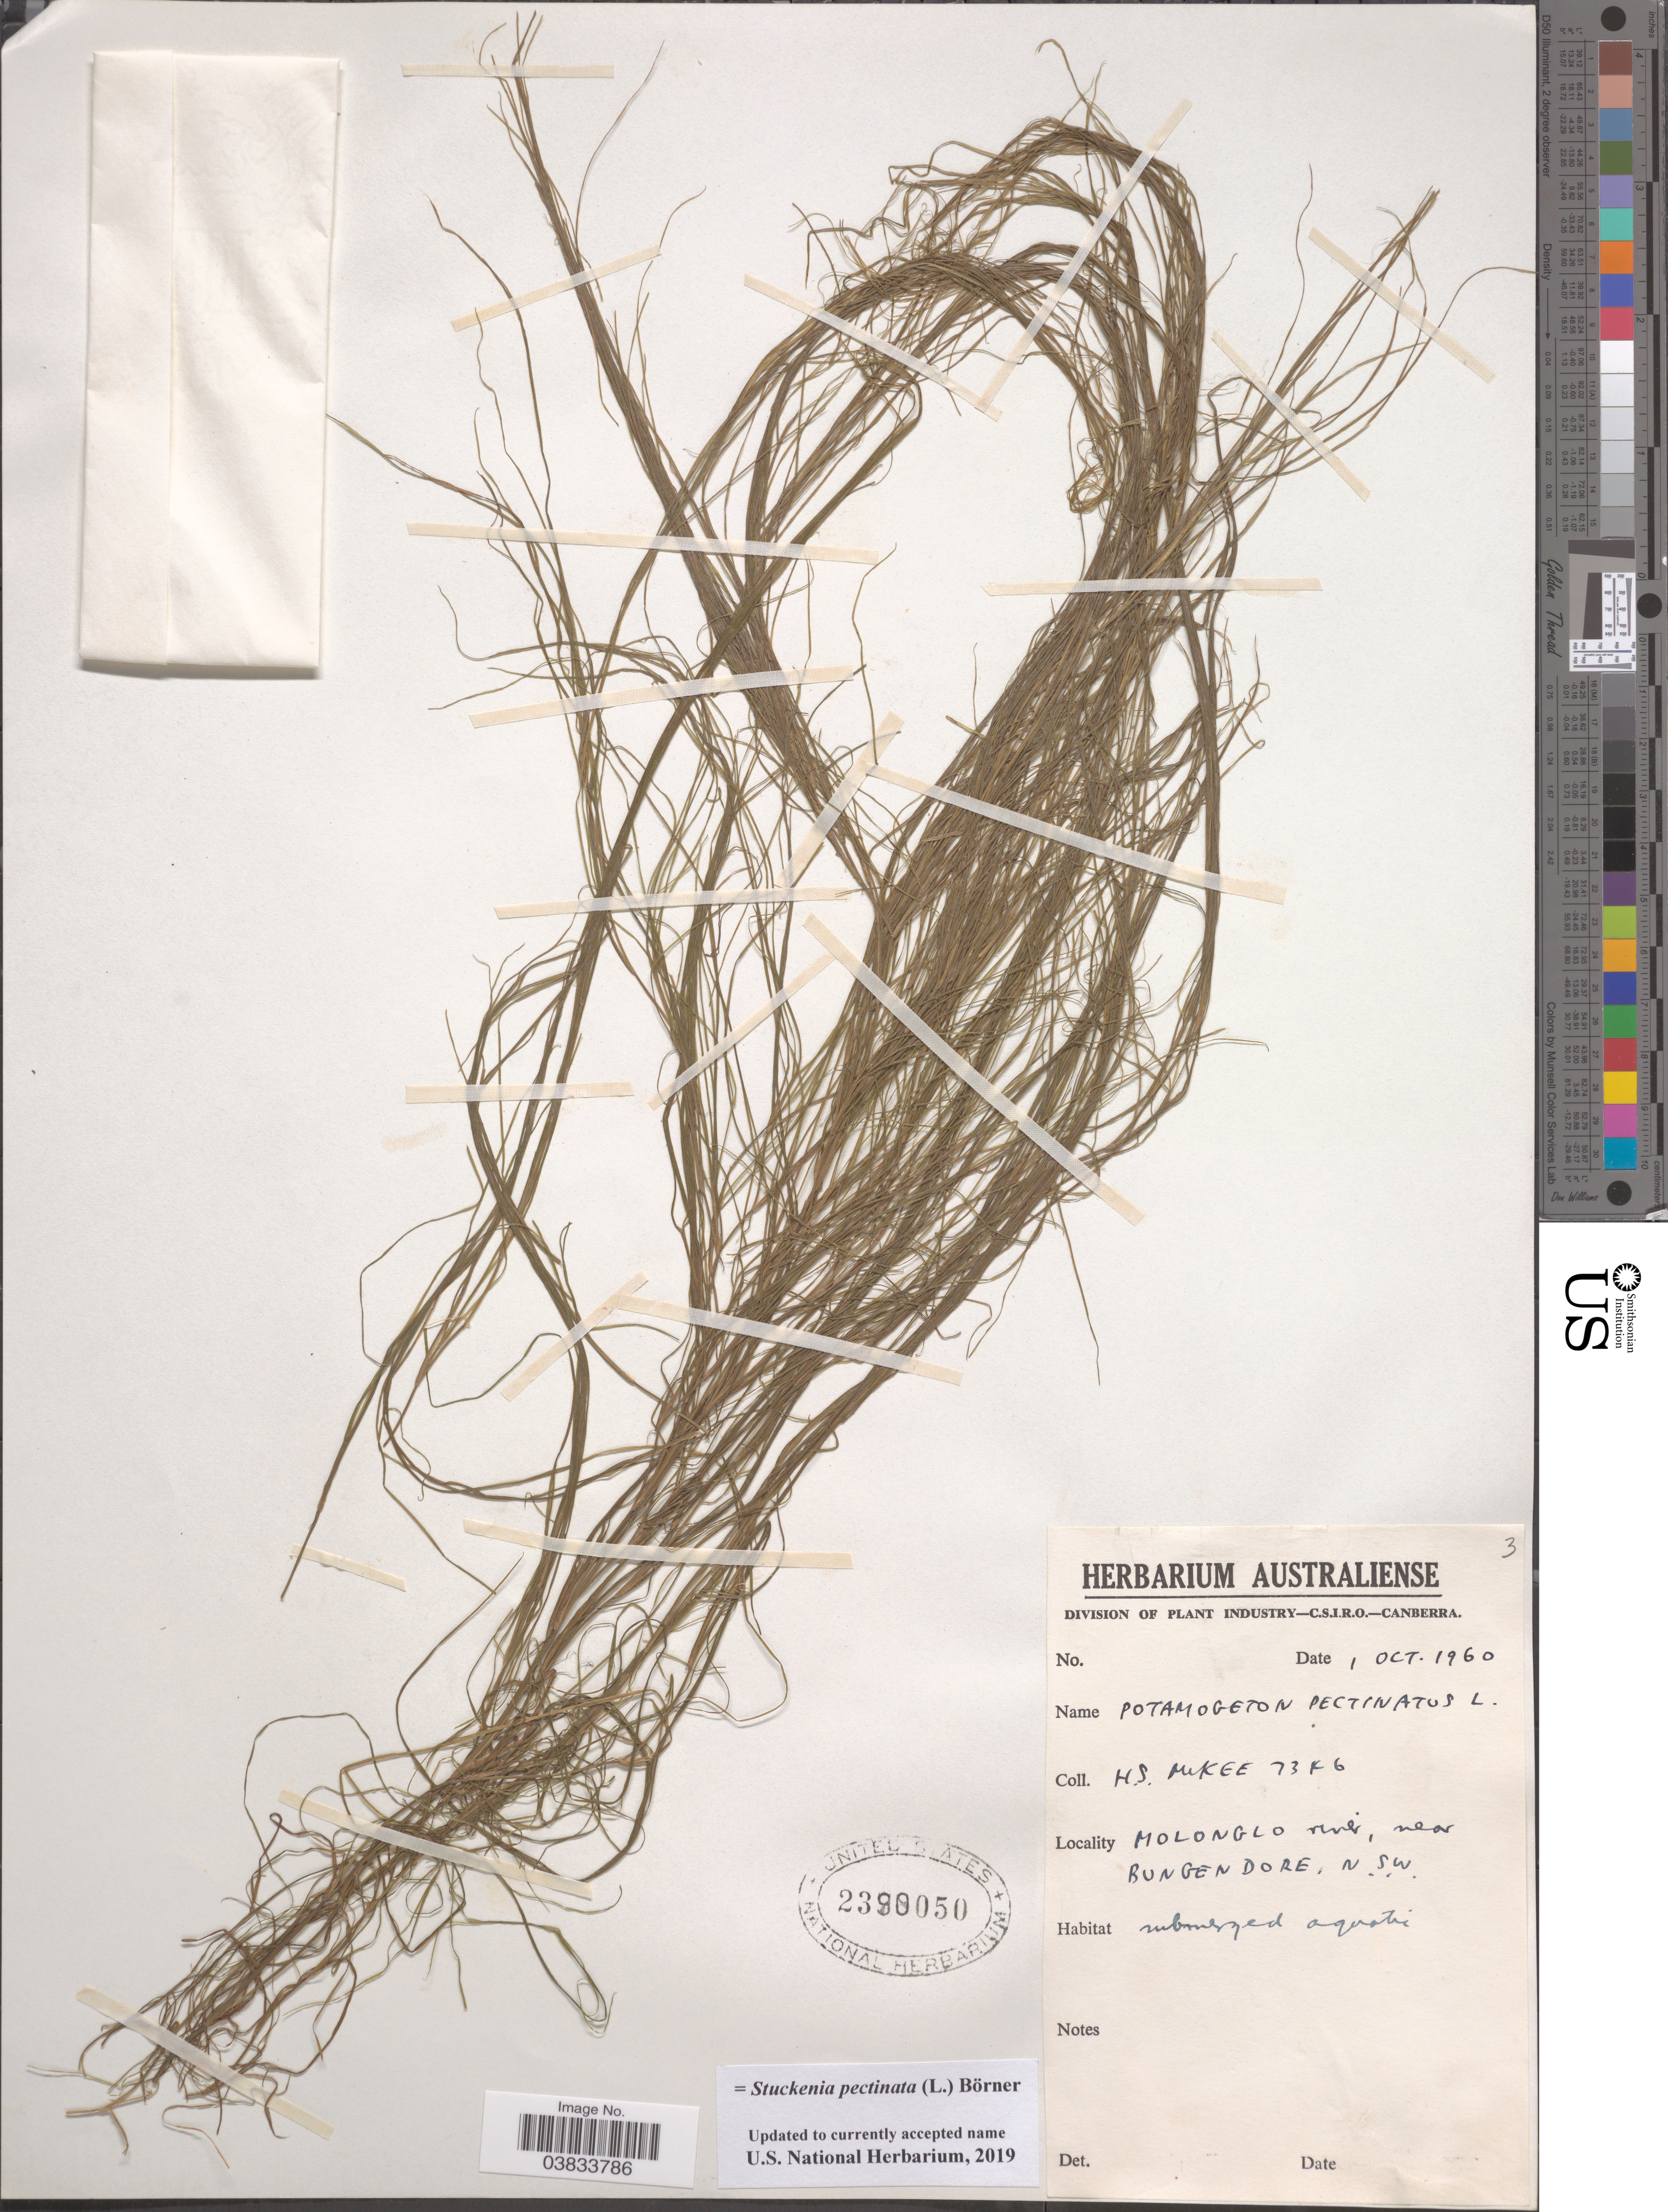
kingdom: Plantae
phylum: Tracheophyta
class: Liliopsida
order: Alismatales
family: Potamogetonaceae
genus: Stuckenia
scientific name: Stuckenia pectinata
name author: (L.) Börner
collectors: H. S. McKee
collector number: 7346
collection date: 1960-10-01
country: Australia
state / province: New South Wales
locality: Molonglo river, near Bungendore, N.S.W.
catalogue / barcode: US 2390050